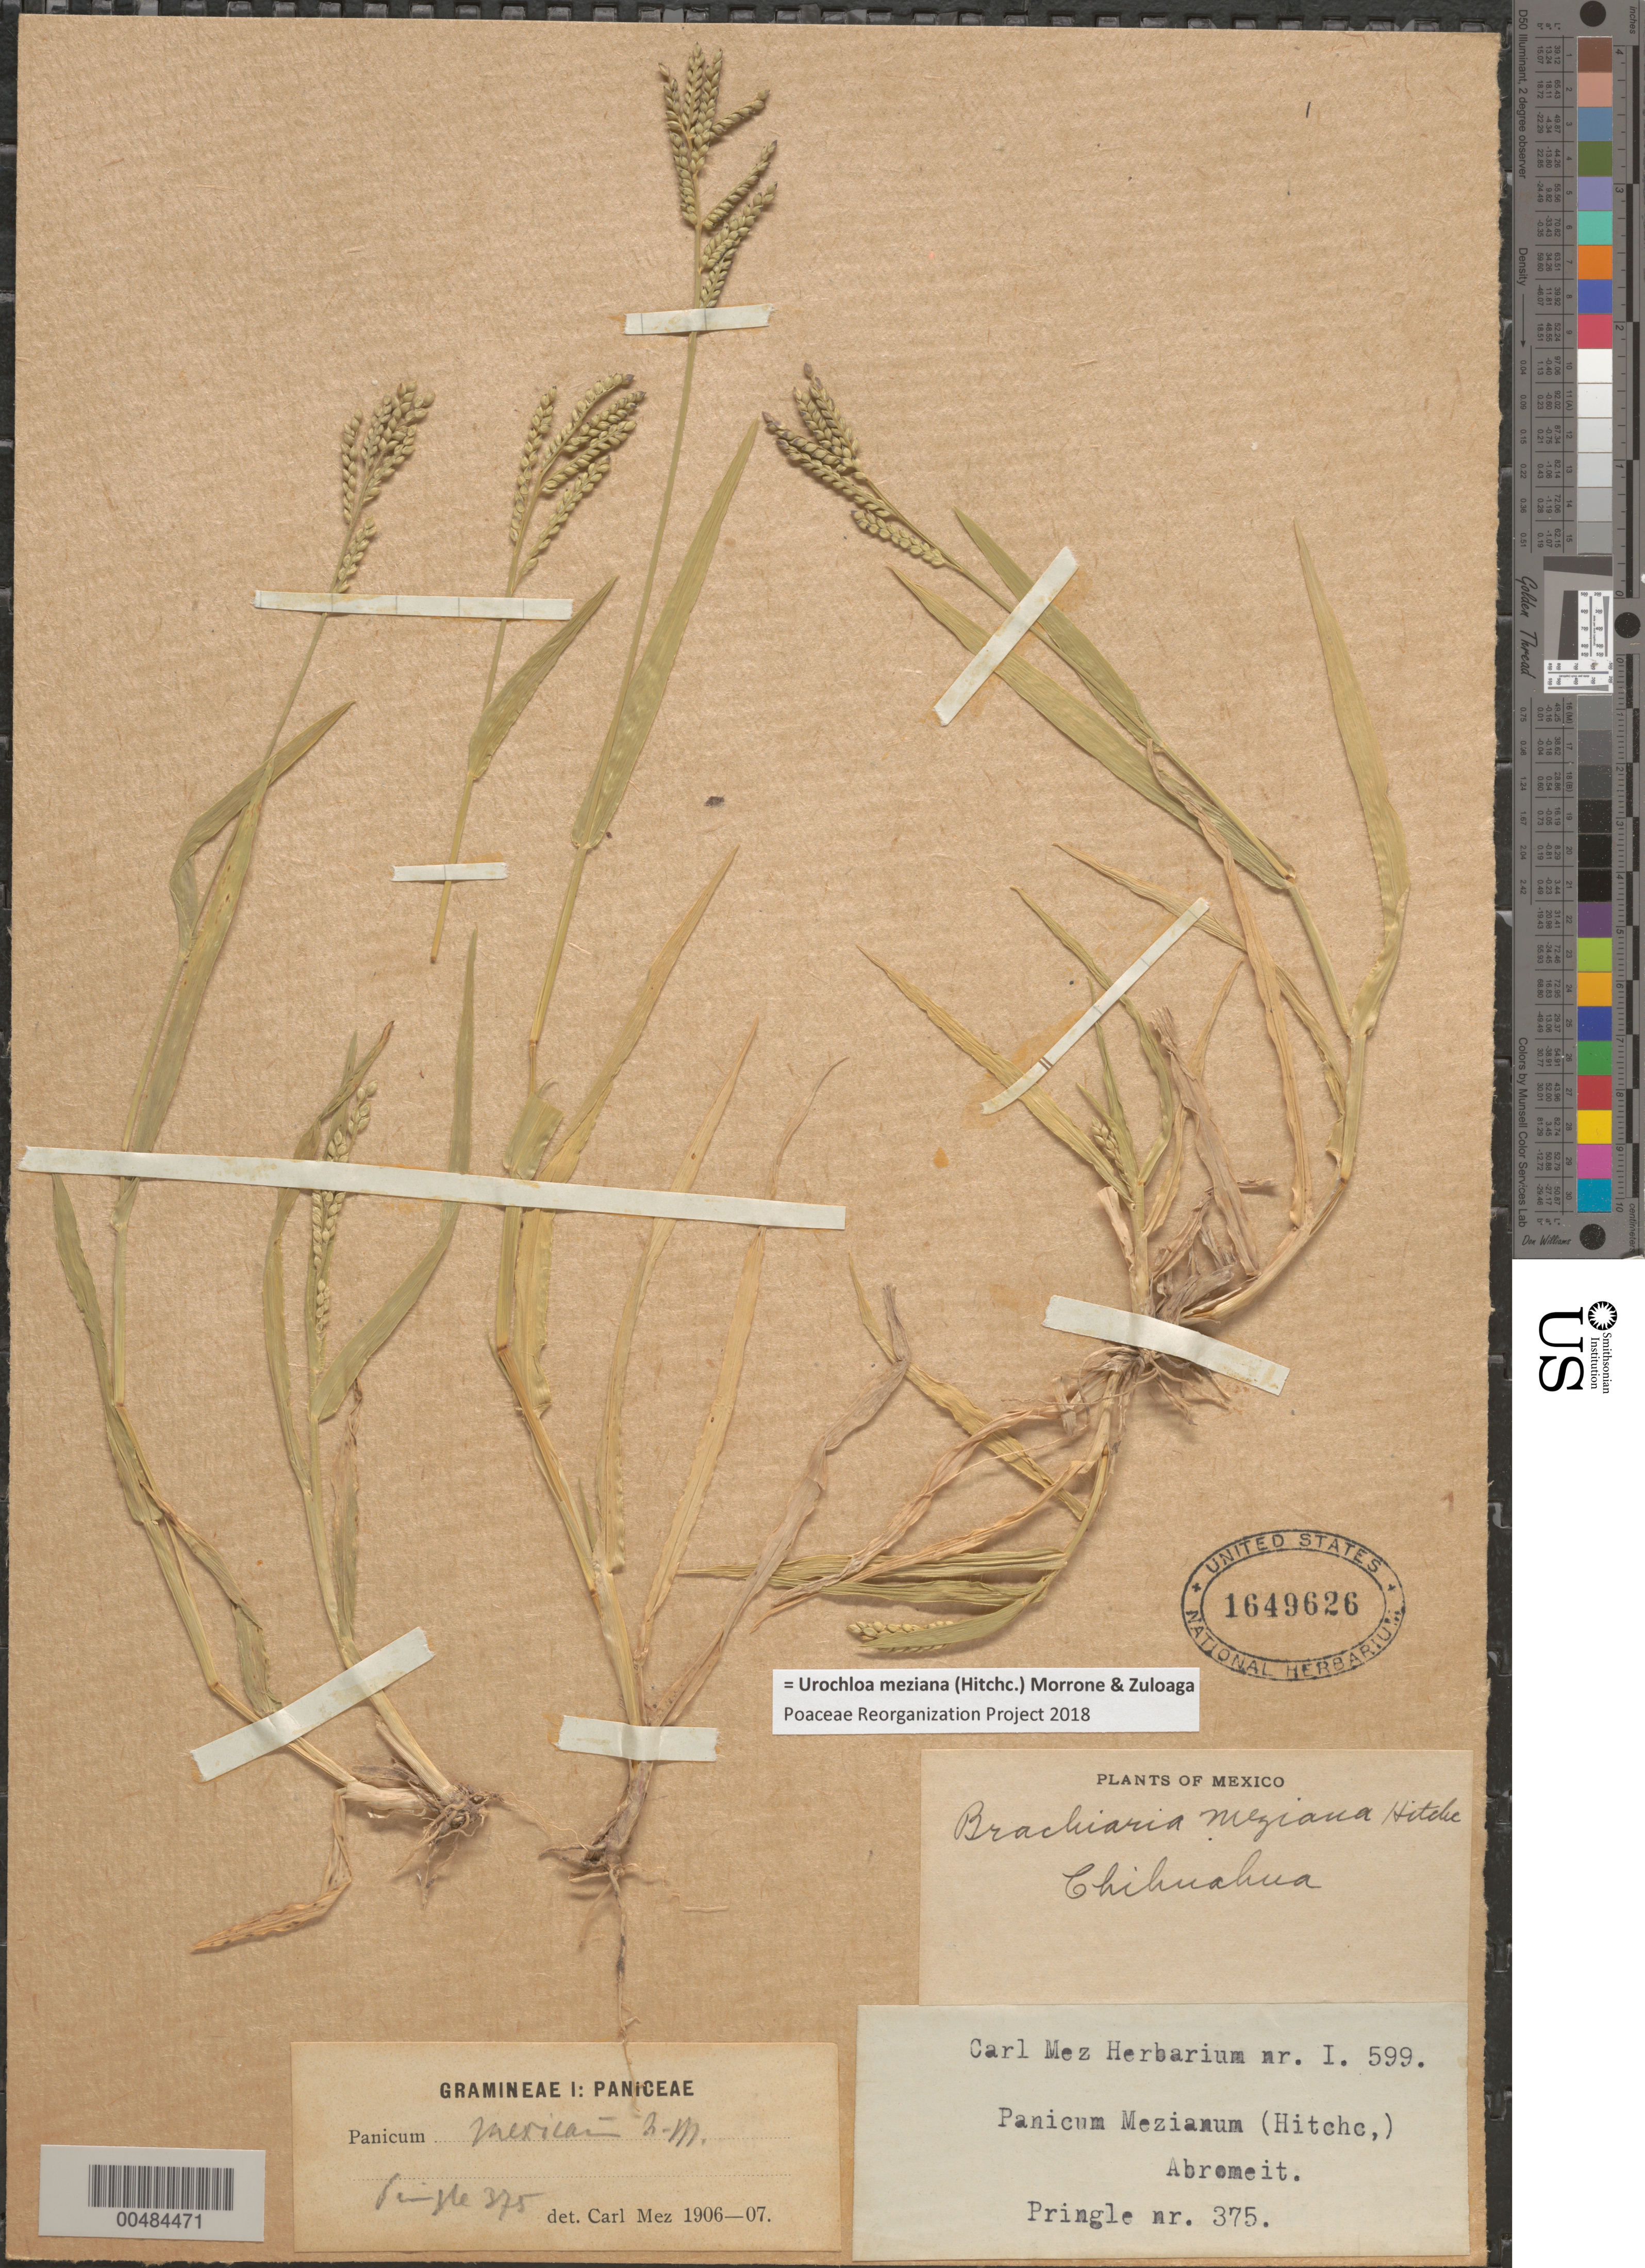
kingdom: Plantae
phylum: Tracheophyta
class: Liliopsida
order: Poales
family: Poaceae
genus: Brachiaria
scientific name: Brachiaria meziana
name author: Hitchc.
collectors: -- Pringle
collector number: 375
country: Mexico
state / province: Chihuahua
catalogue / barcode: US 1649626